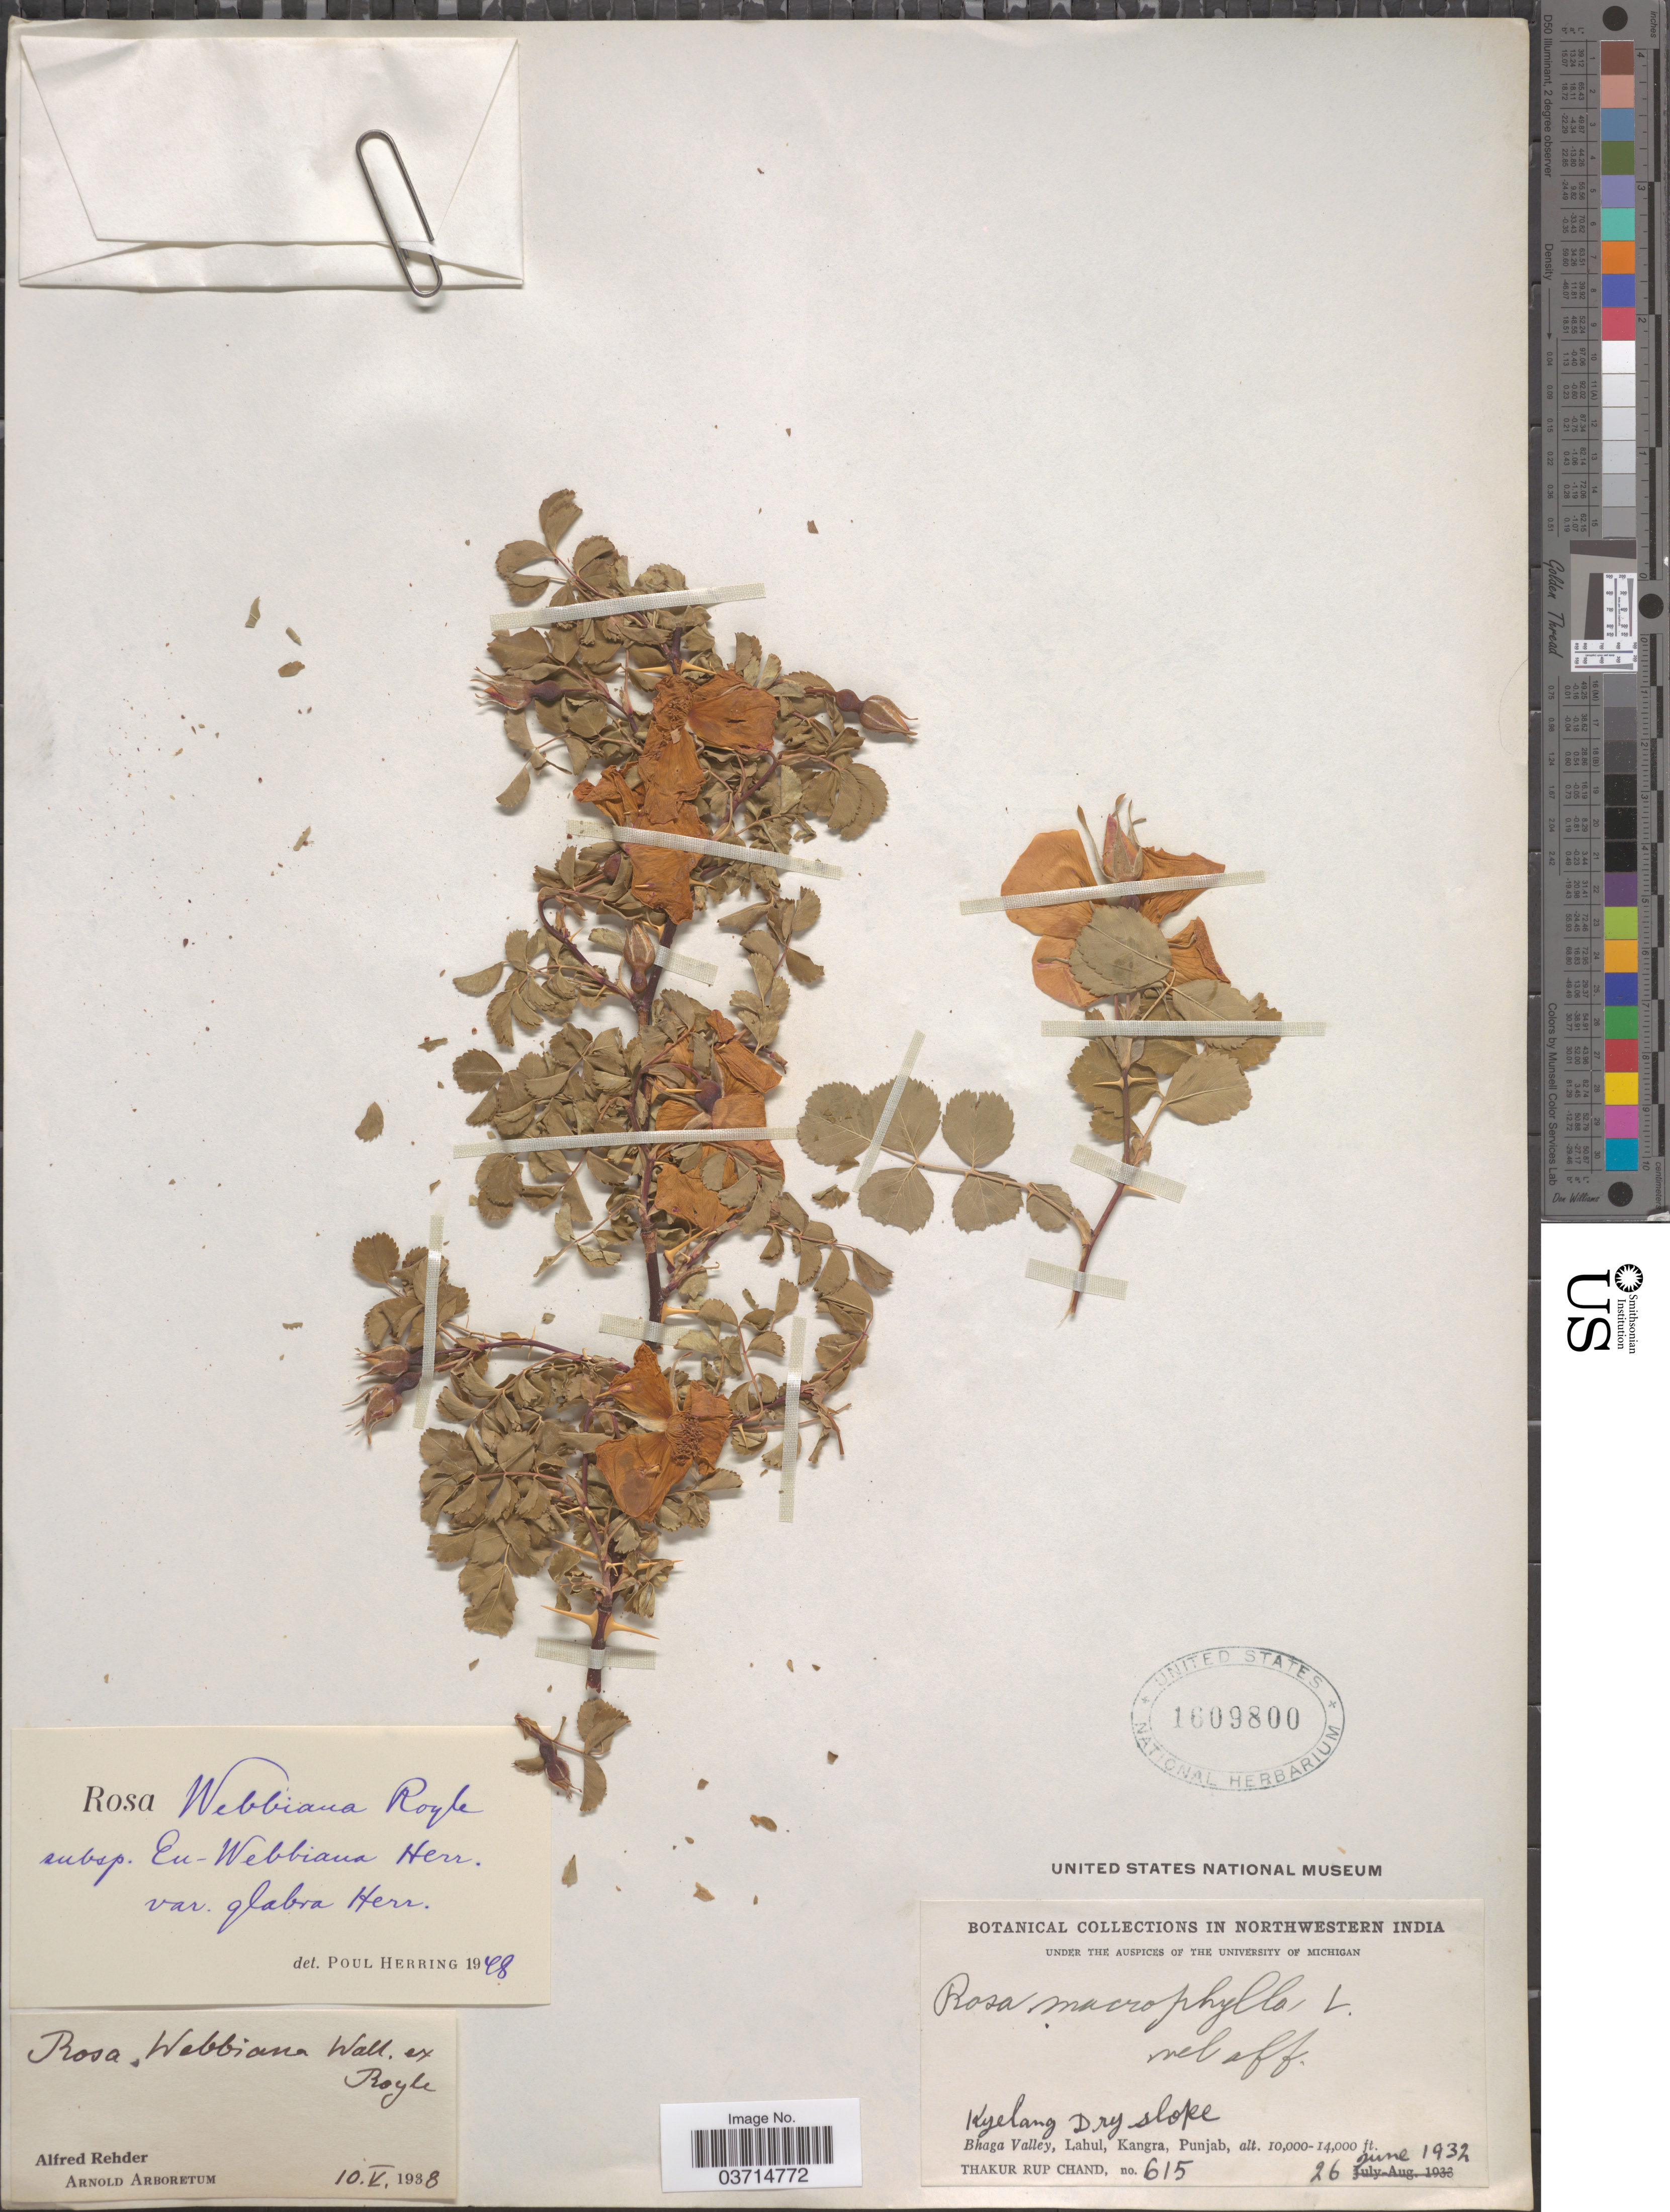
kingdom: Plantae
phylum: Tracheophyta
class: Magnoliopsida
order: Rosales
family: Rosaceae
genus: Rosa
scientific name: Rosa webbiana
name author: Wall. ex Royle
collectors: T. R. Chand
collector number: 615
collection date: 1932-06-26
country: India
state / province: Punjab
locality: Northwestern India. Kyelang Dry slope. Bhaga Valley, Lahul, Kangra.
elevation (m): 3048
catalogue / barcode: US 1609800